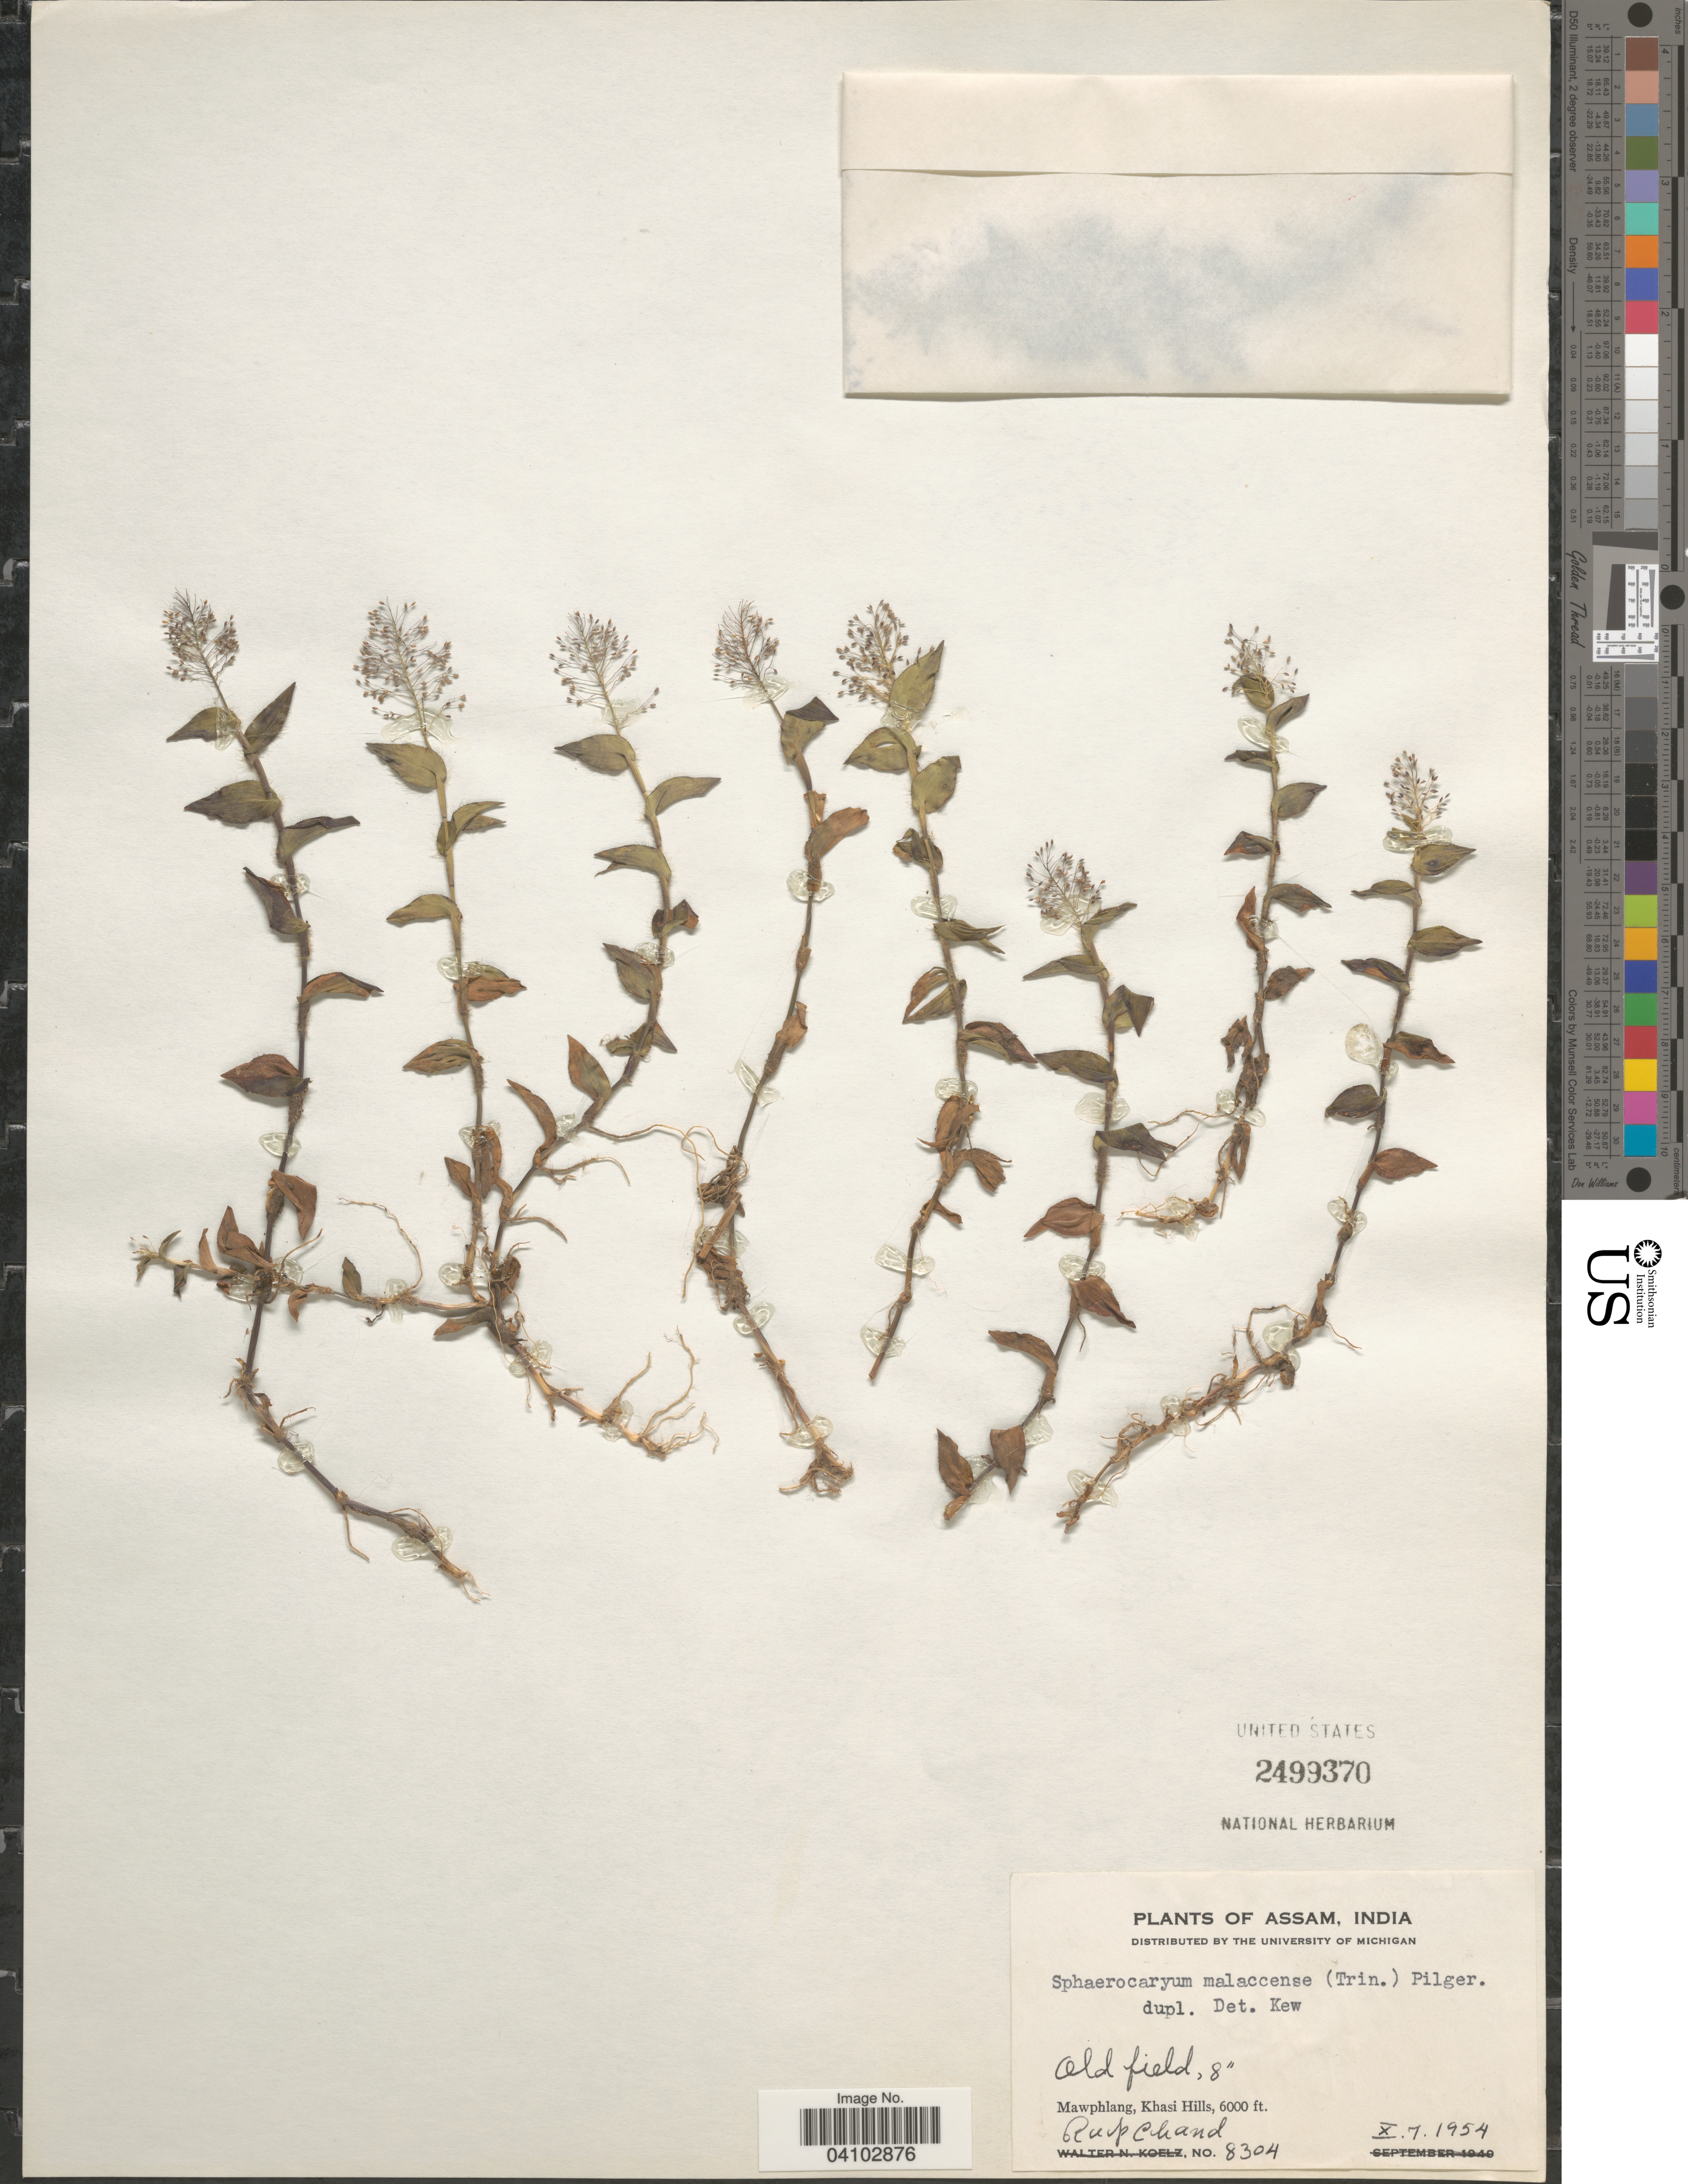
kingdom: Plantae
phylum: Tracheophyta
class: Liliopsida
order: Poales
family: Poaceae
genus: Sphaerocaryum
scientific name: Sphaerocaryum malaccense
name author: (Trin.) Pilg.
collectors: R. Chand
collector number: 8304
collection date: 1954-10-07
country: India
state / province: Meghalaya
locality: Mawphlang, Khasi Hills.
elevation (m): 1829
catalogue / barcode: US 2499370